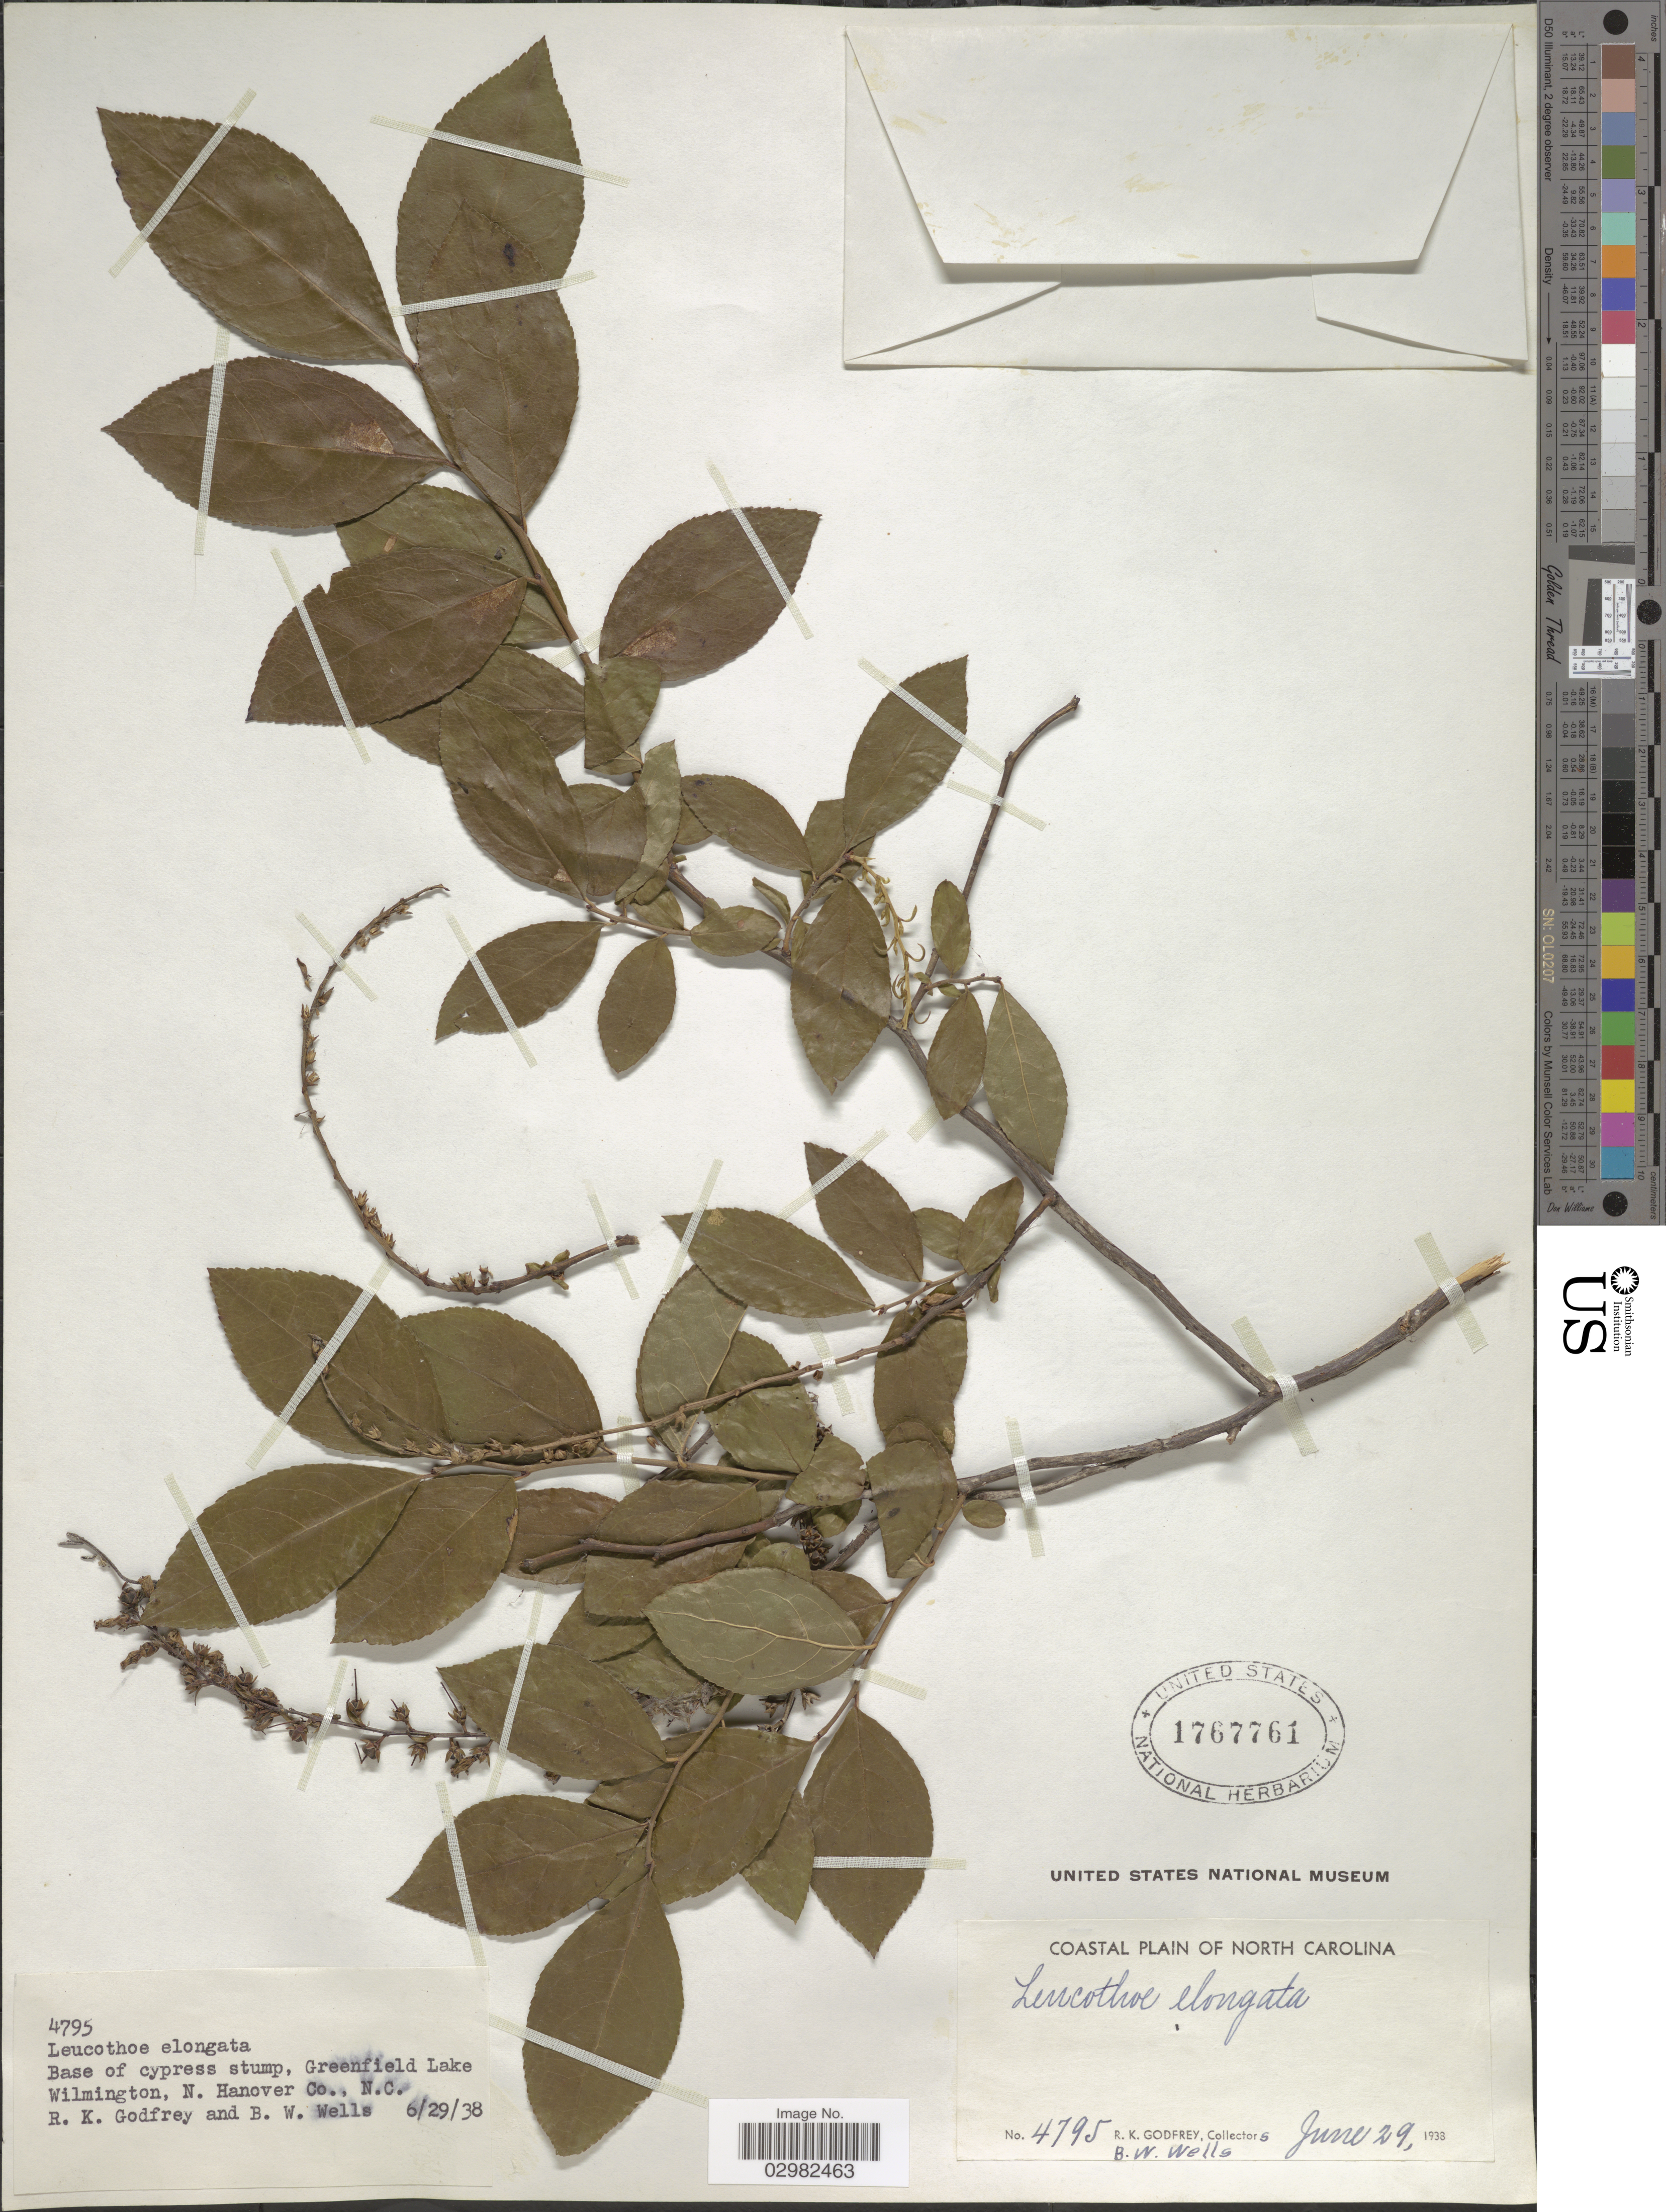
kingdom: Plantae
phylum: Tracheophyta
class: Magnoliopsida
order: Ericales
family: Ericaceae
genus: Leucothoe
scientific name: Leucothoë elongata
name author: Small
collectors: R. K. Godfrey & B. Wells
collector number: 4795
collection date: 1938-06-29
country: United States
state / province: North Carolina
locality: Coastal Plain of North Carolina, Base of cypress stump, Greenfield Lake Wilmington, N. Hanover Co.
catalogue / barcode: US 1767761